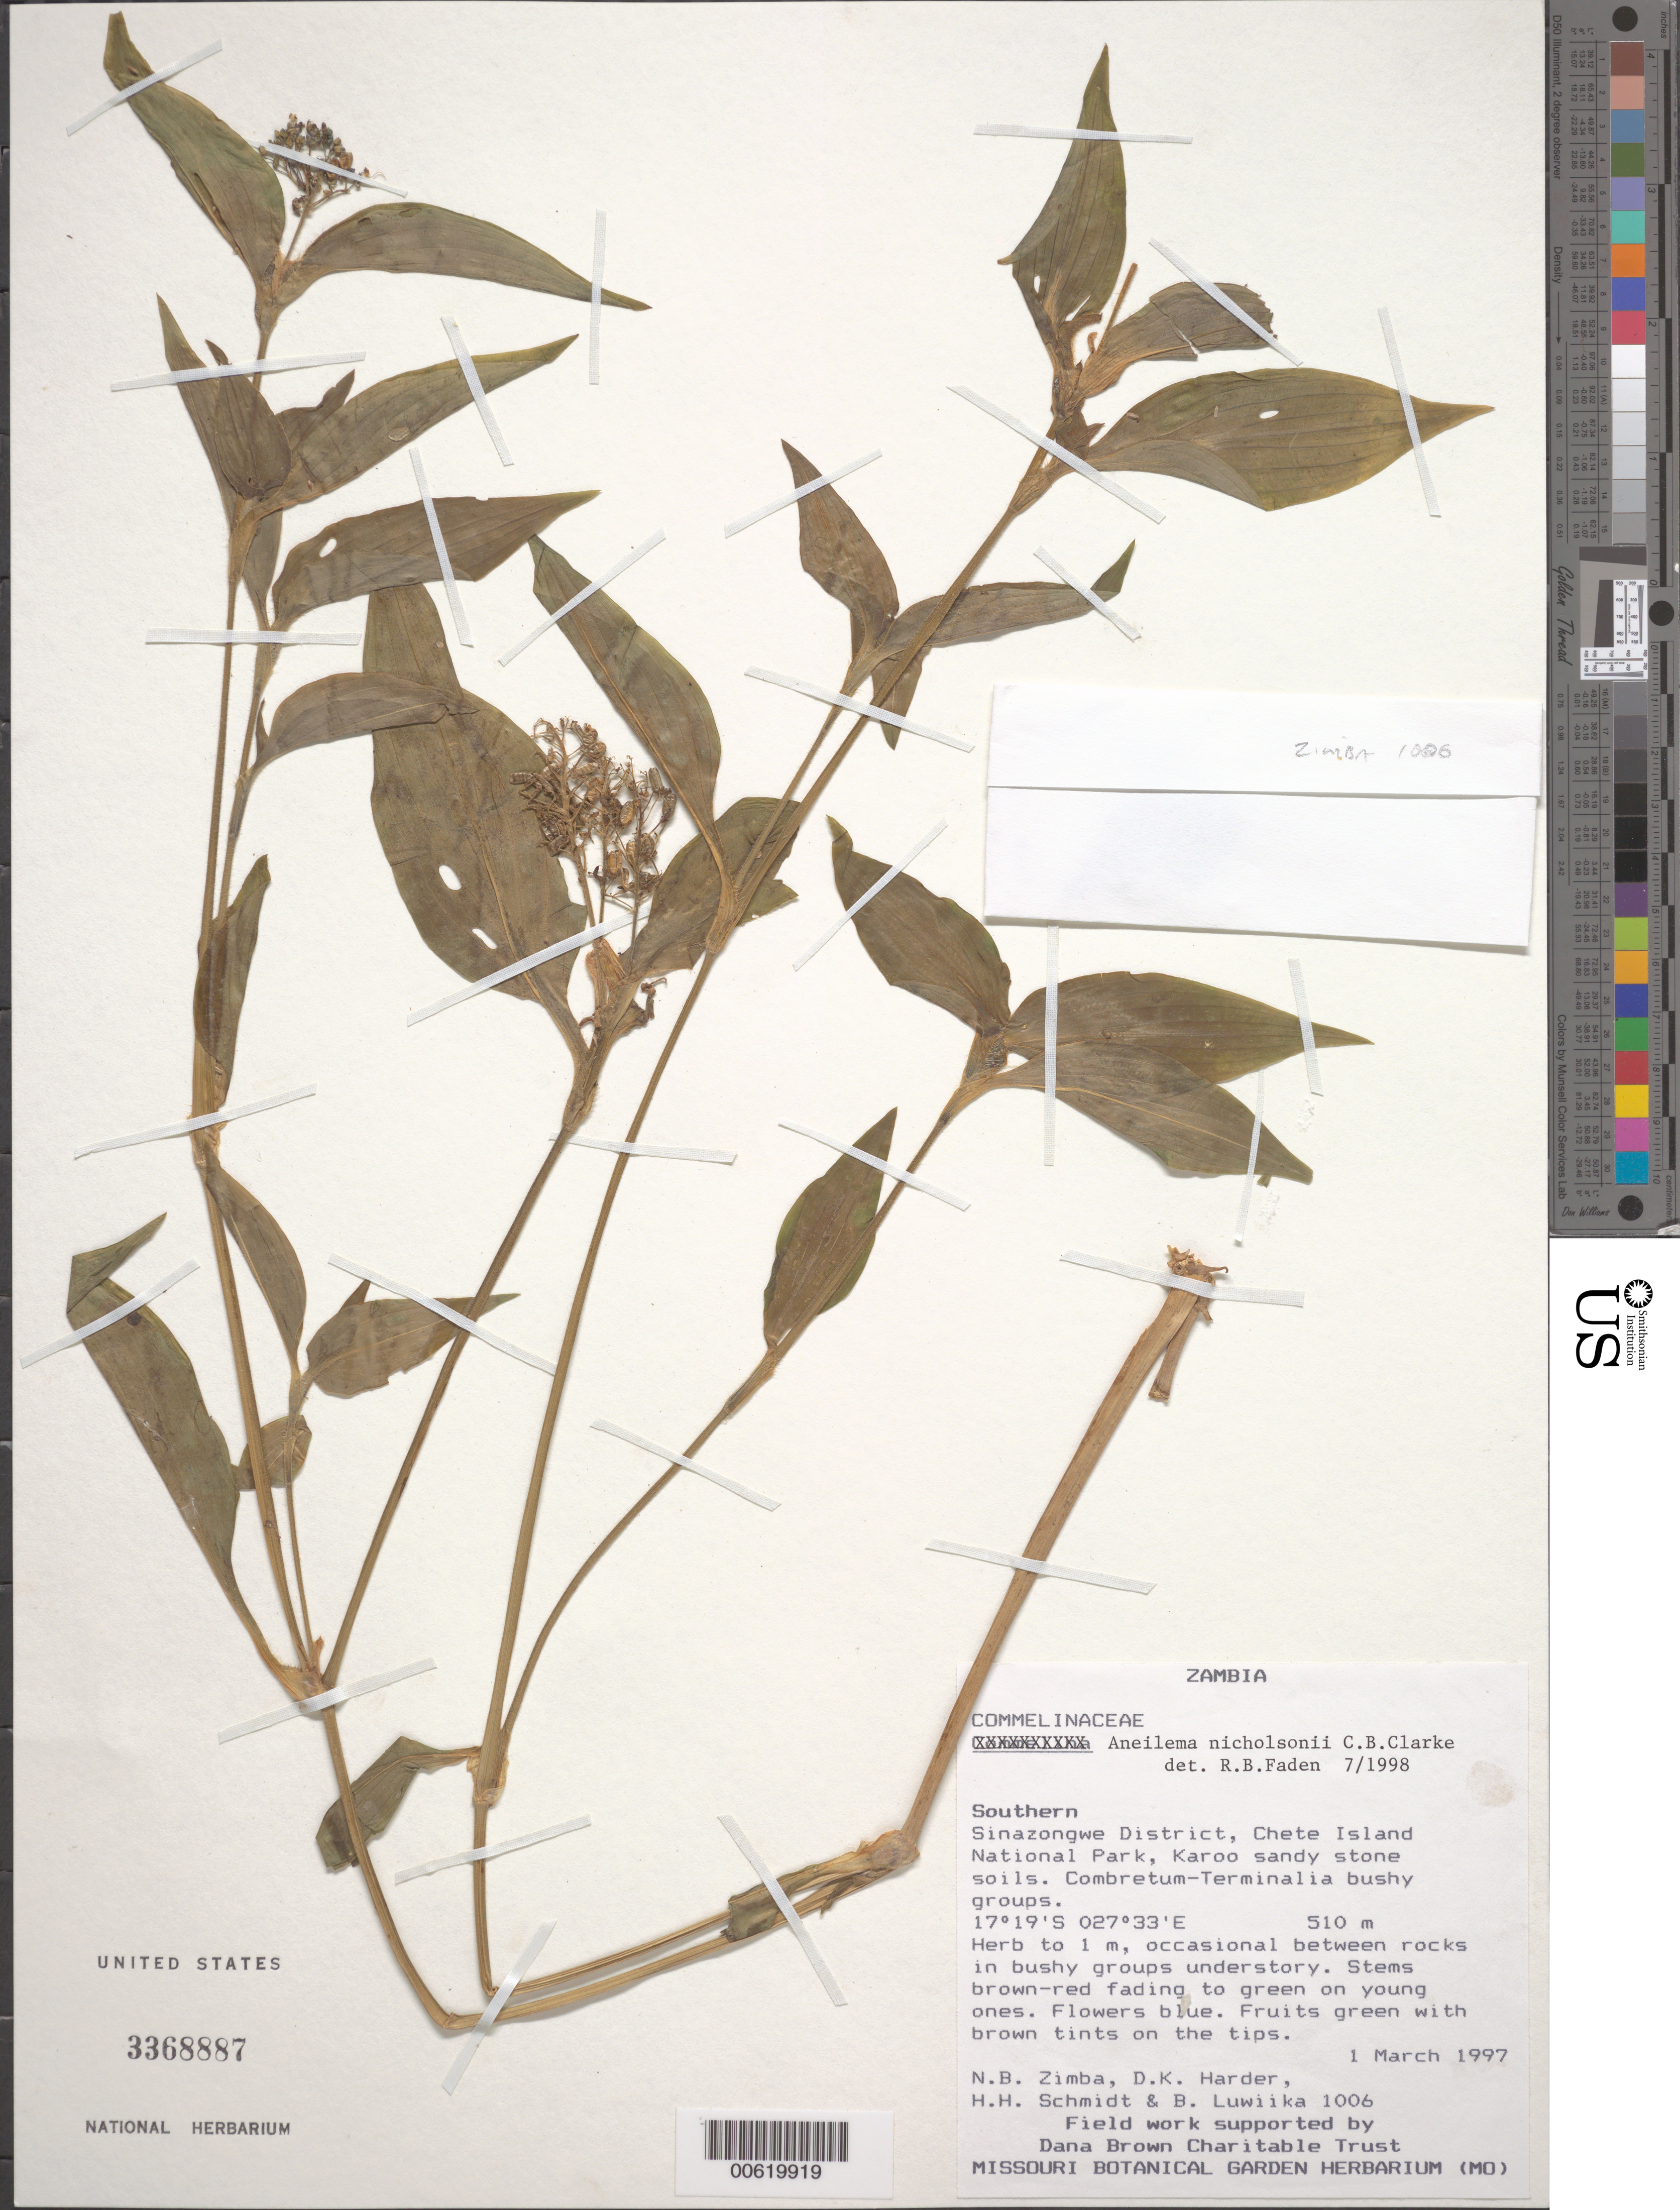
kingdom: Plantae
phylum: Tracheophyta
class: Liliopsida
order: Commelinales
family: Commelinaceae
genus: Aneilema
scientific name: Aneilema nicholsonii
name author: C.B. Clarke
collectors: N. B. Zimba, D. Harder, H. H. Schmidt & B. Luwiika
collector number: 1006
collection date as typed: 01 Mar 1997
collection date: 1997-03-01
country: Zambia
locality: Sinazongwe dist., chete island national park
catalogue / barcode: US 3368887